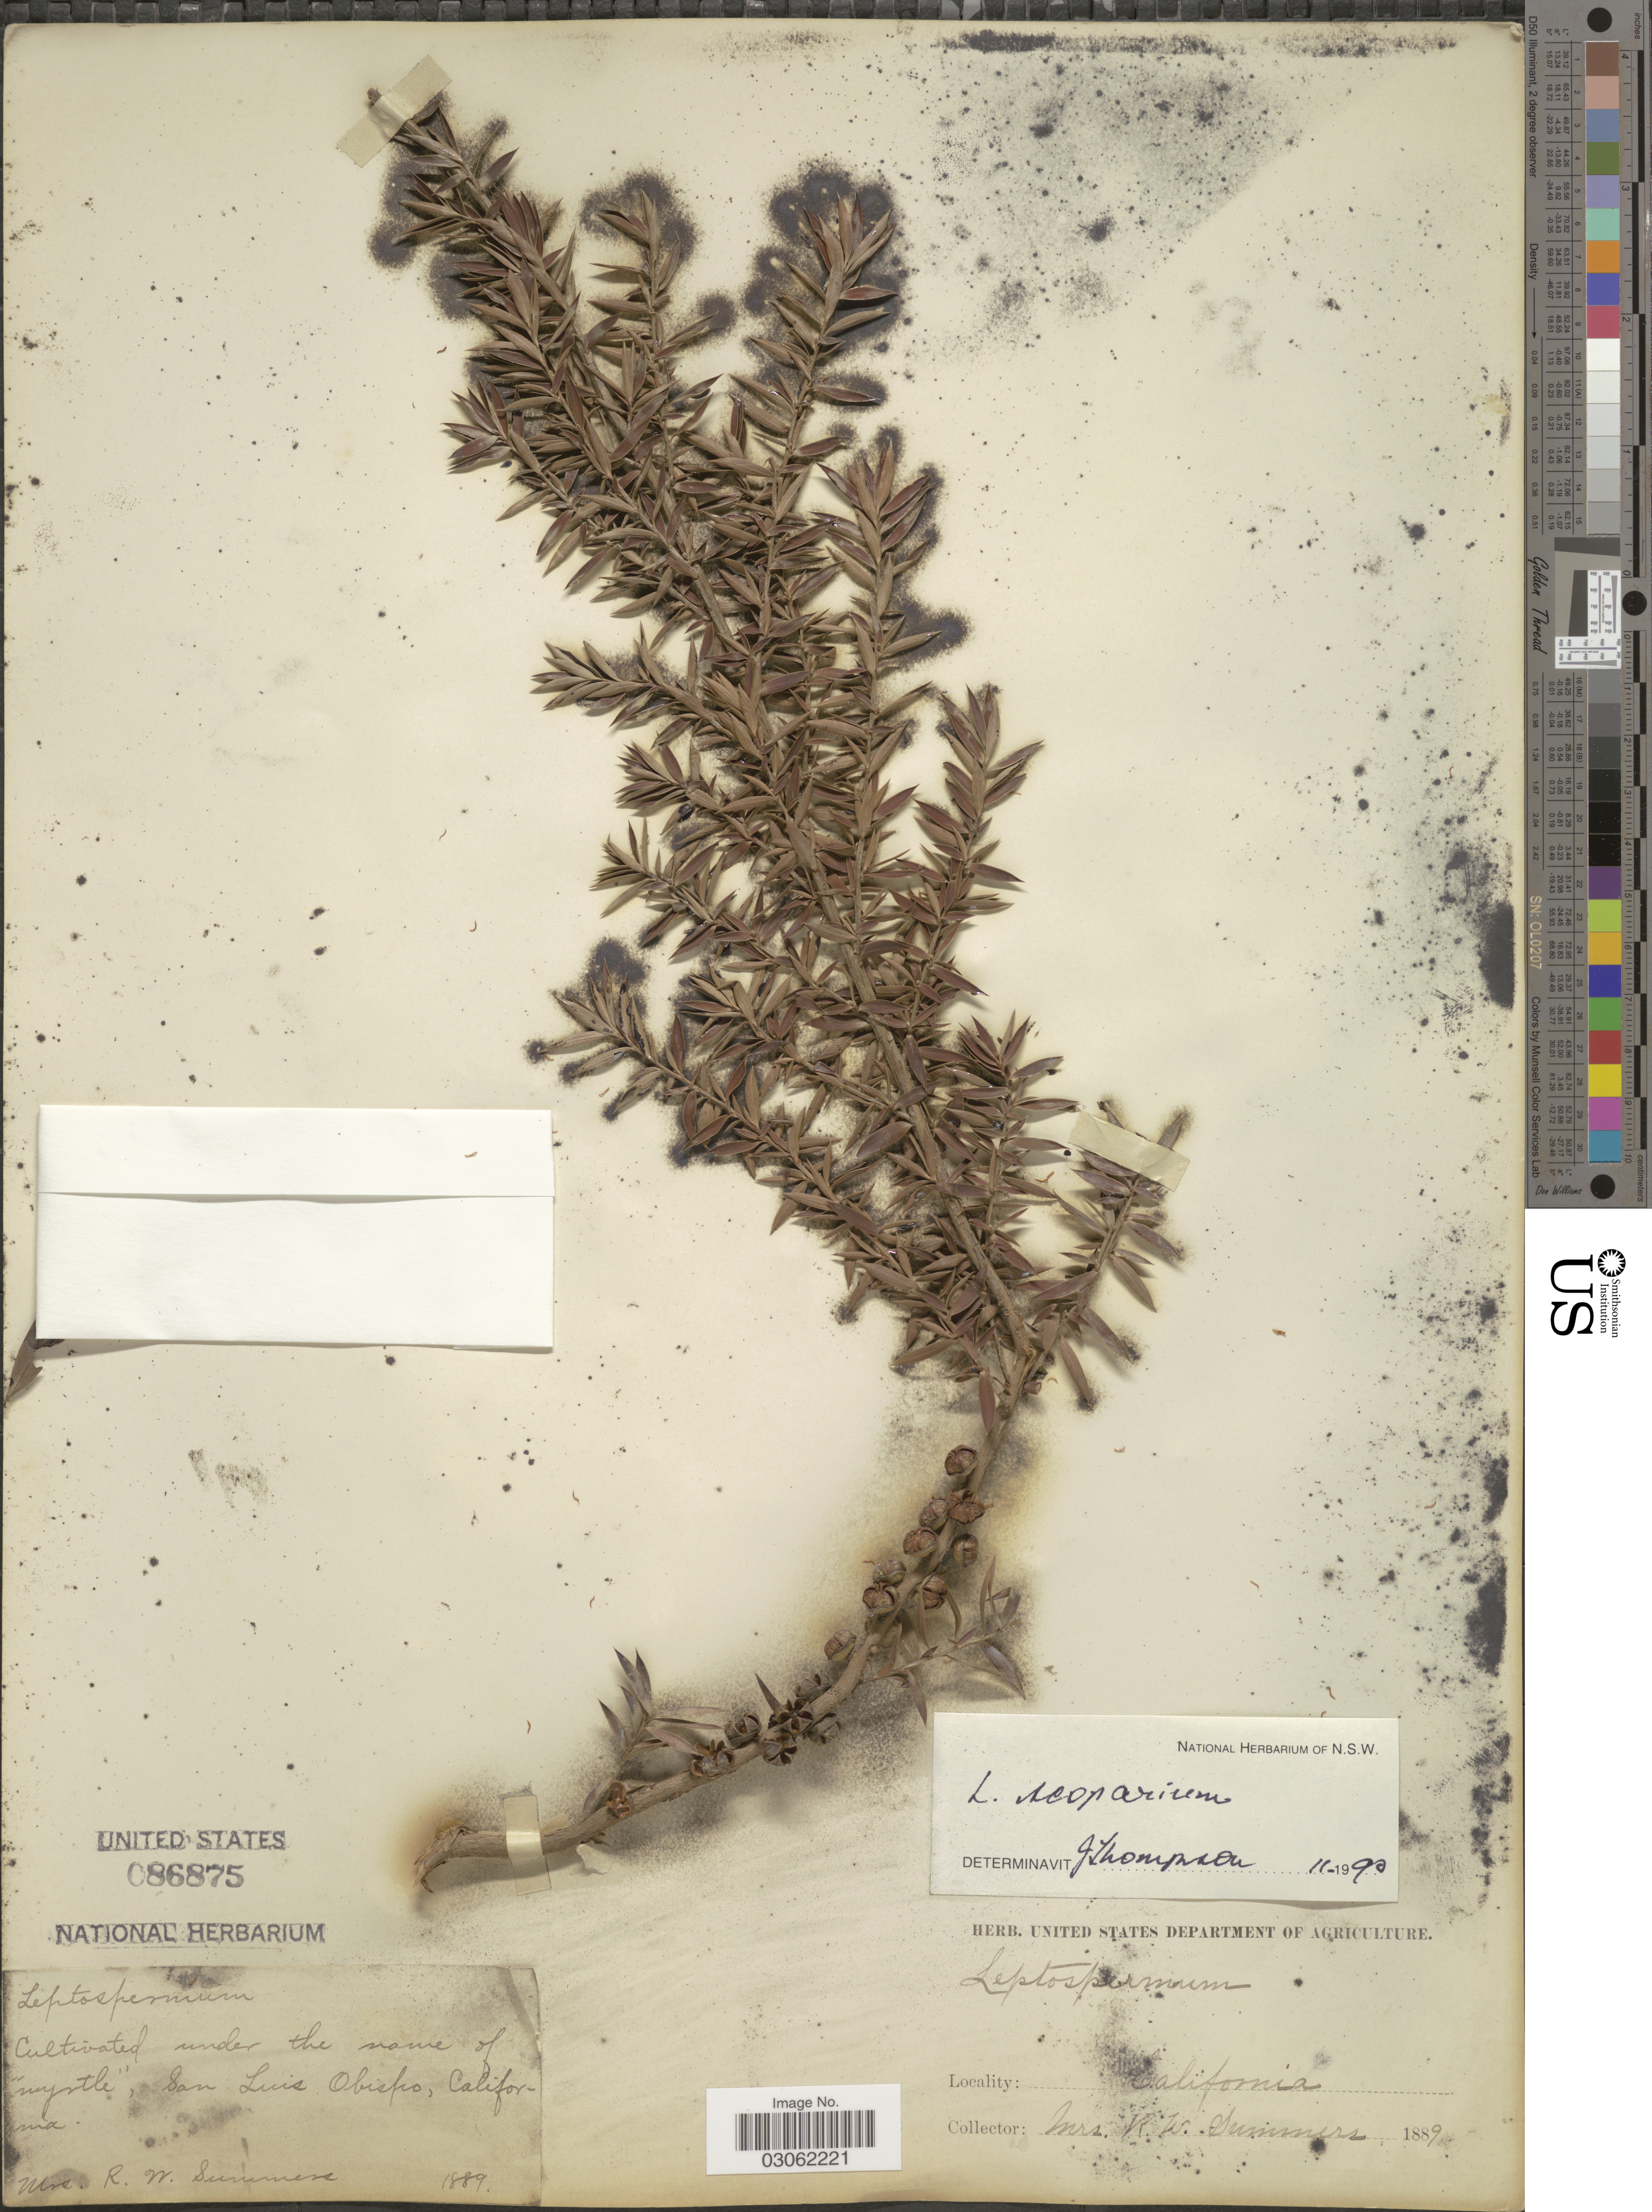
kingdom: Plantae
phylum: Tracheophyta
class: Magnoliopsida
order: Myrtales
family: Myrtaceae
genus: Leptospermum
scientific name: Leptospermum scoparium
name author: J.R. Forst. & G. Forst.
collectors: R. Summers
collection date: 1889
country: United States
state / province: California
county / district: San Luis Obispo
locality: Cultivated under the name of "myrtle", San Luis Obispo.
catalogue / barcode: US 86875